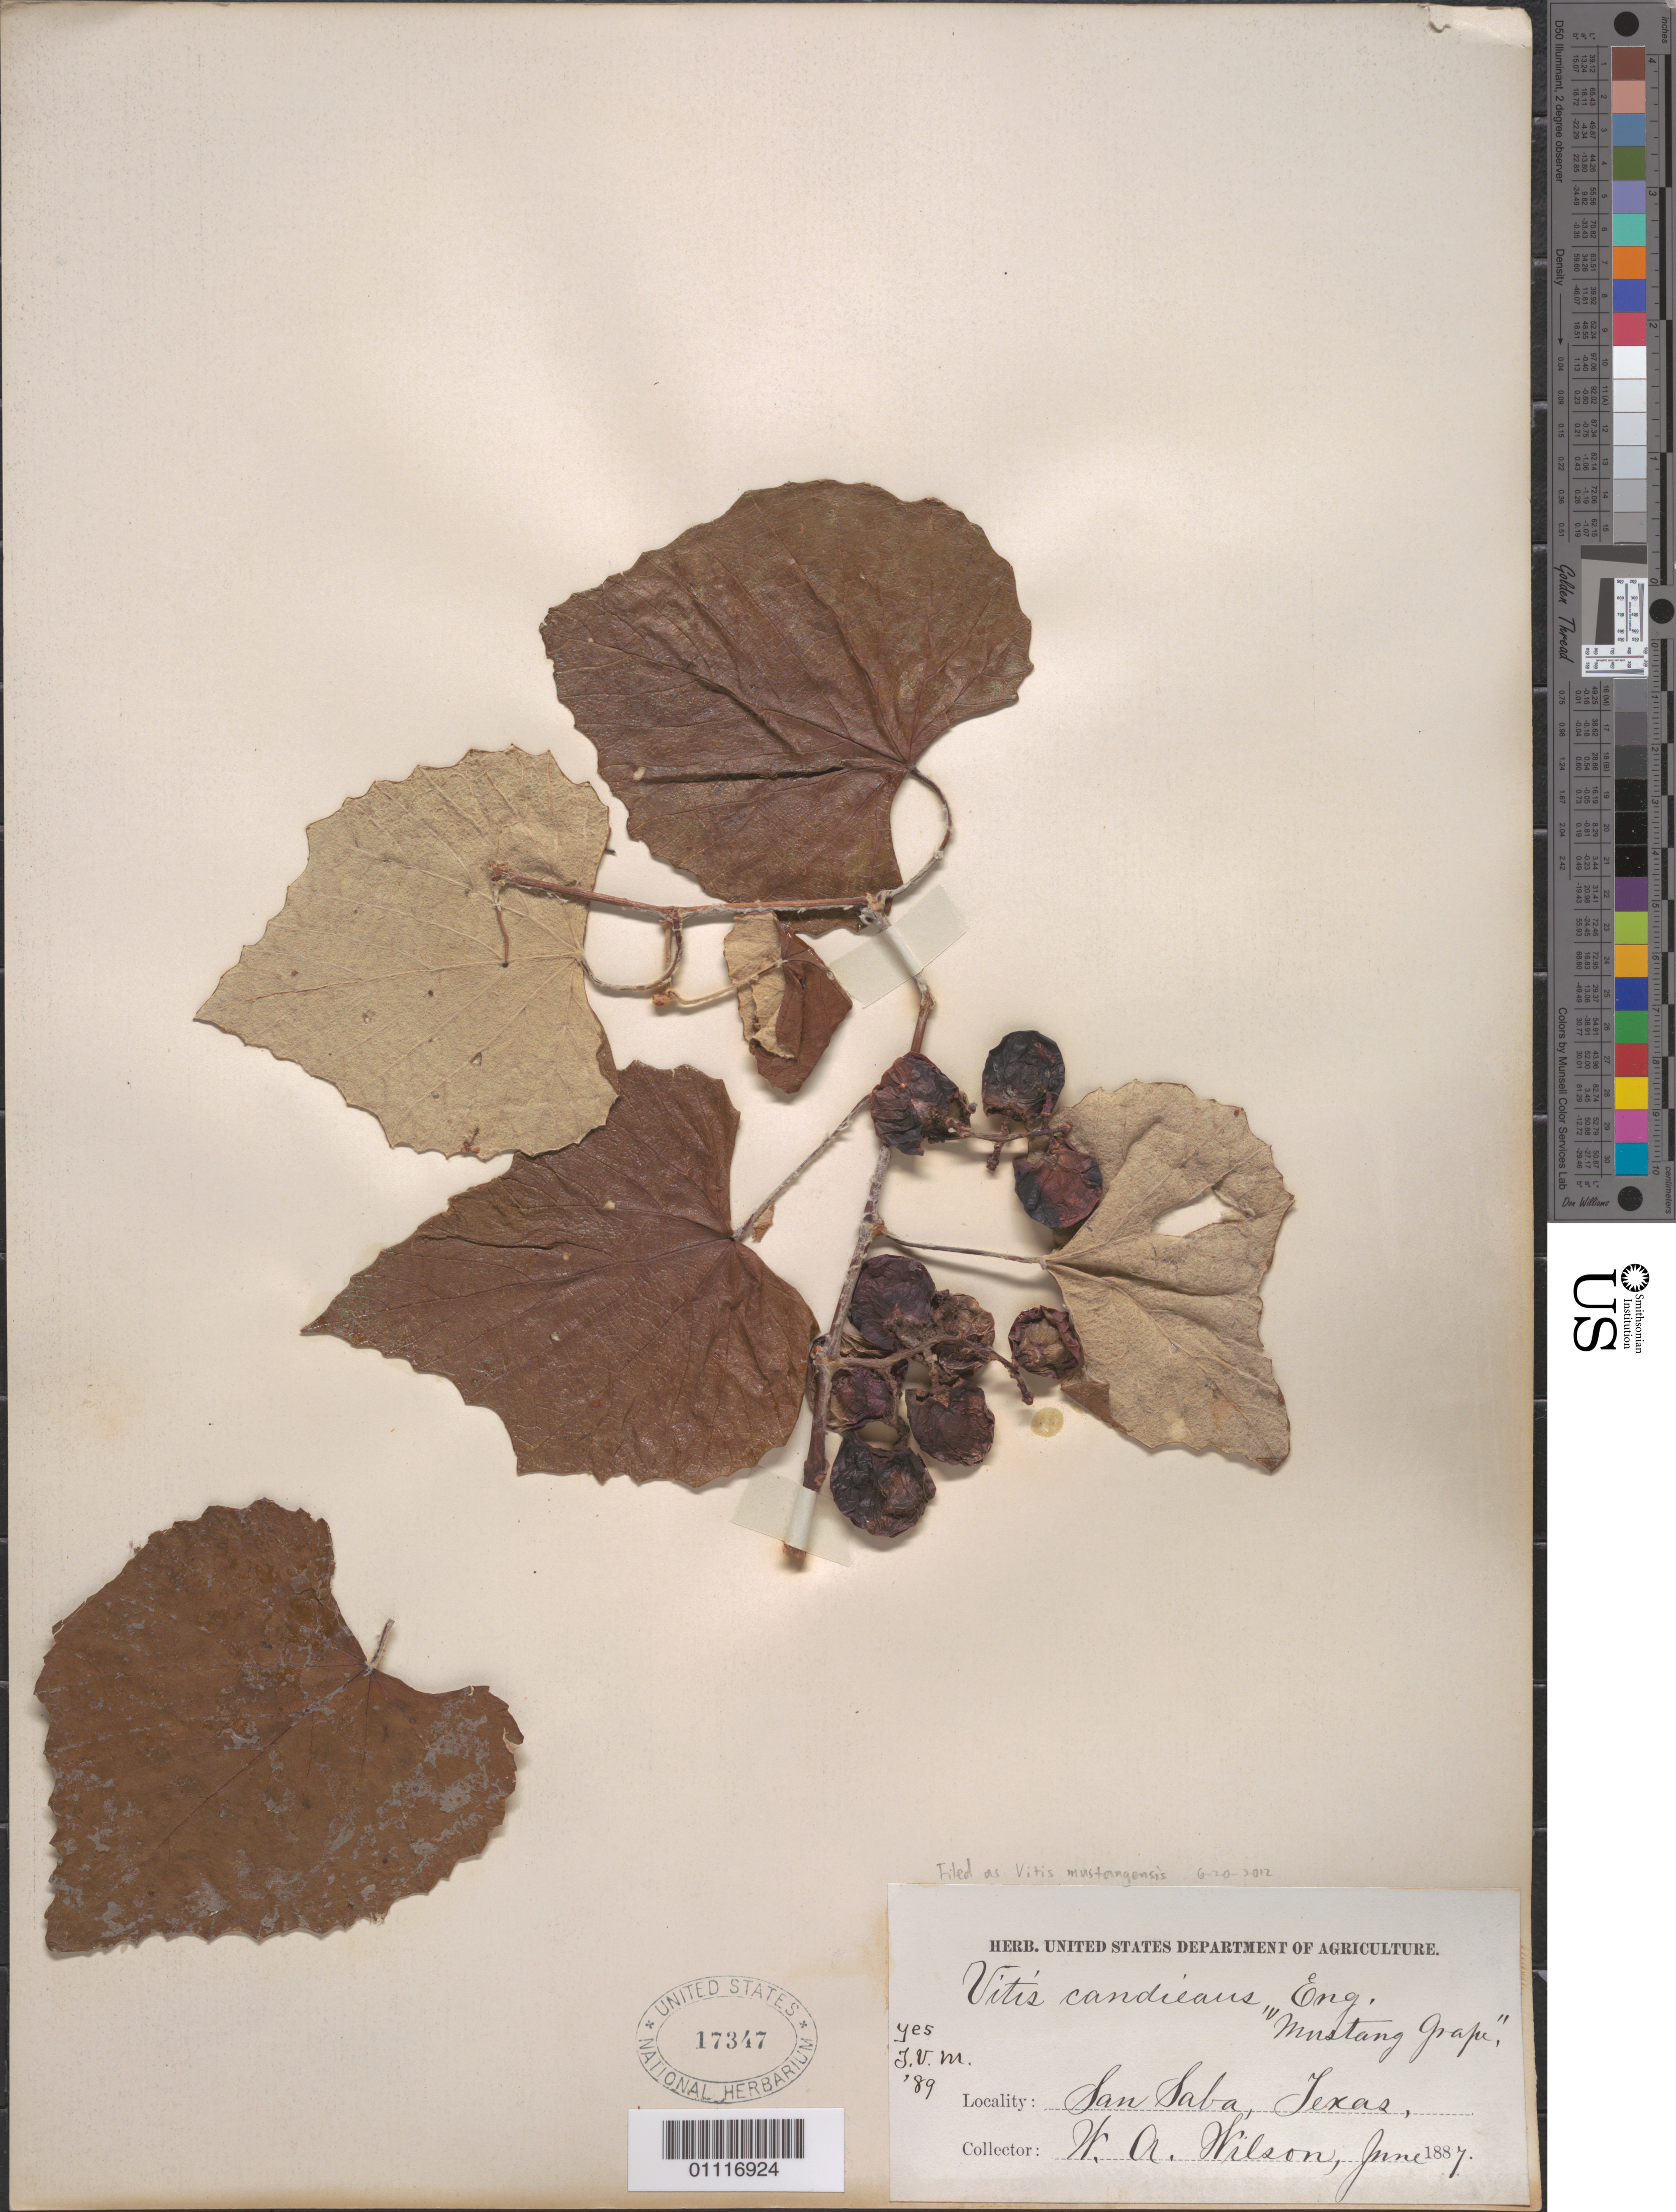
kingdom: Plantae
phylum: Tracheophyta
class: Magnoliopsida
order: Vitales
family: Vitaceae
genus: Vitis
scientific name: Vitis mustangensis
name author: Buckley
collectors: W. A. Wilson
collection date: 1887-06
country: United States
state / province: Texas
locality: San Saba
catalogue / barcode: US 17347